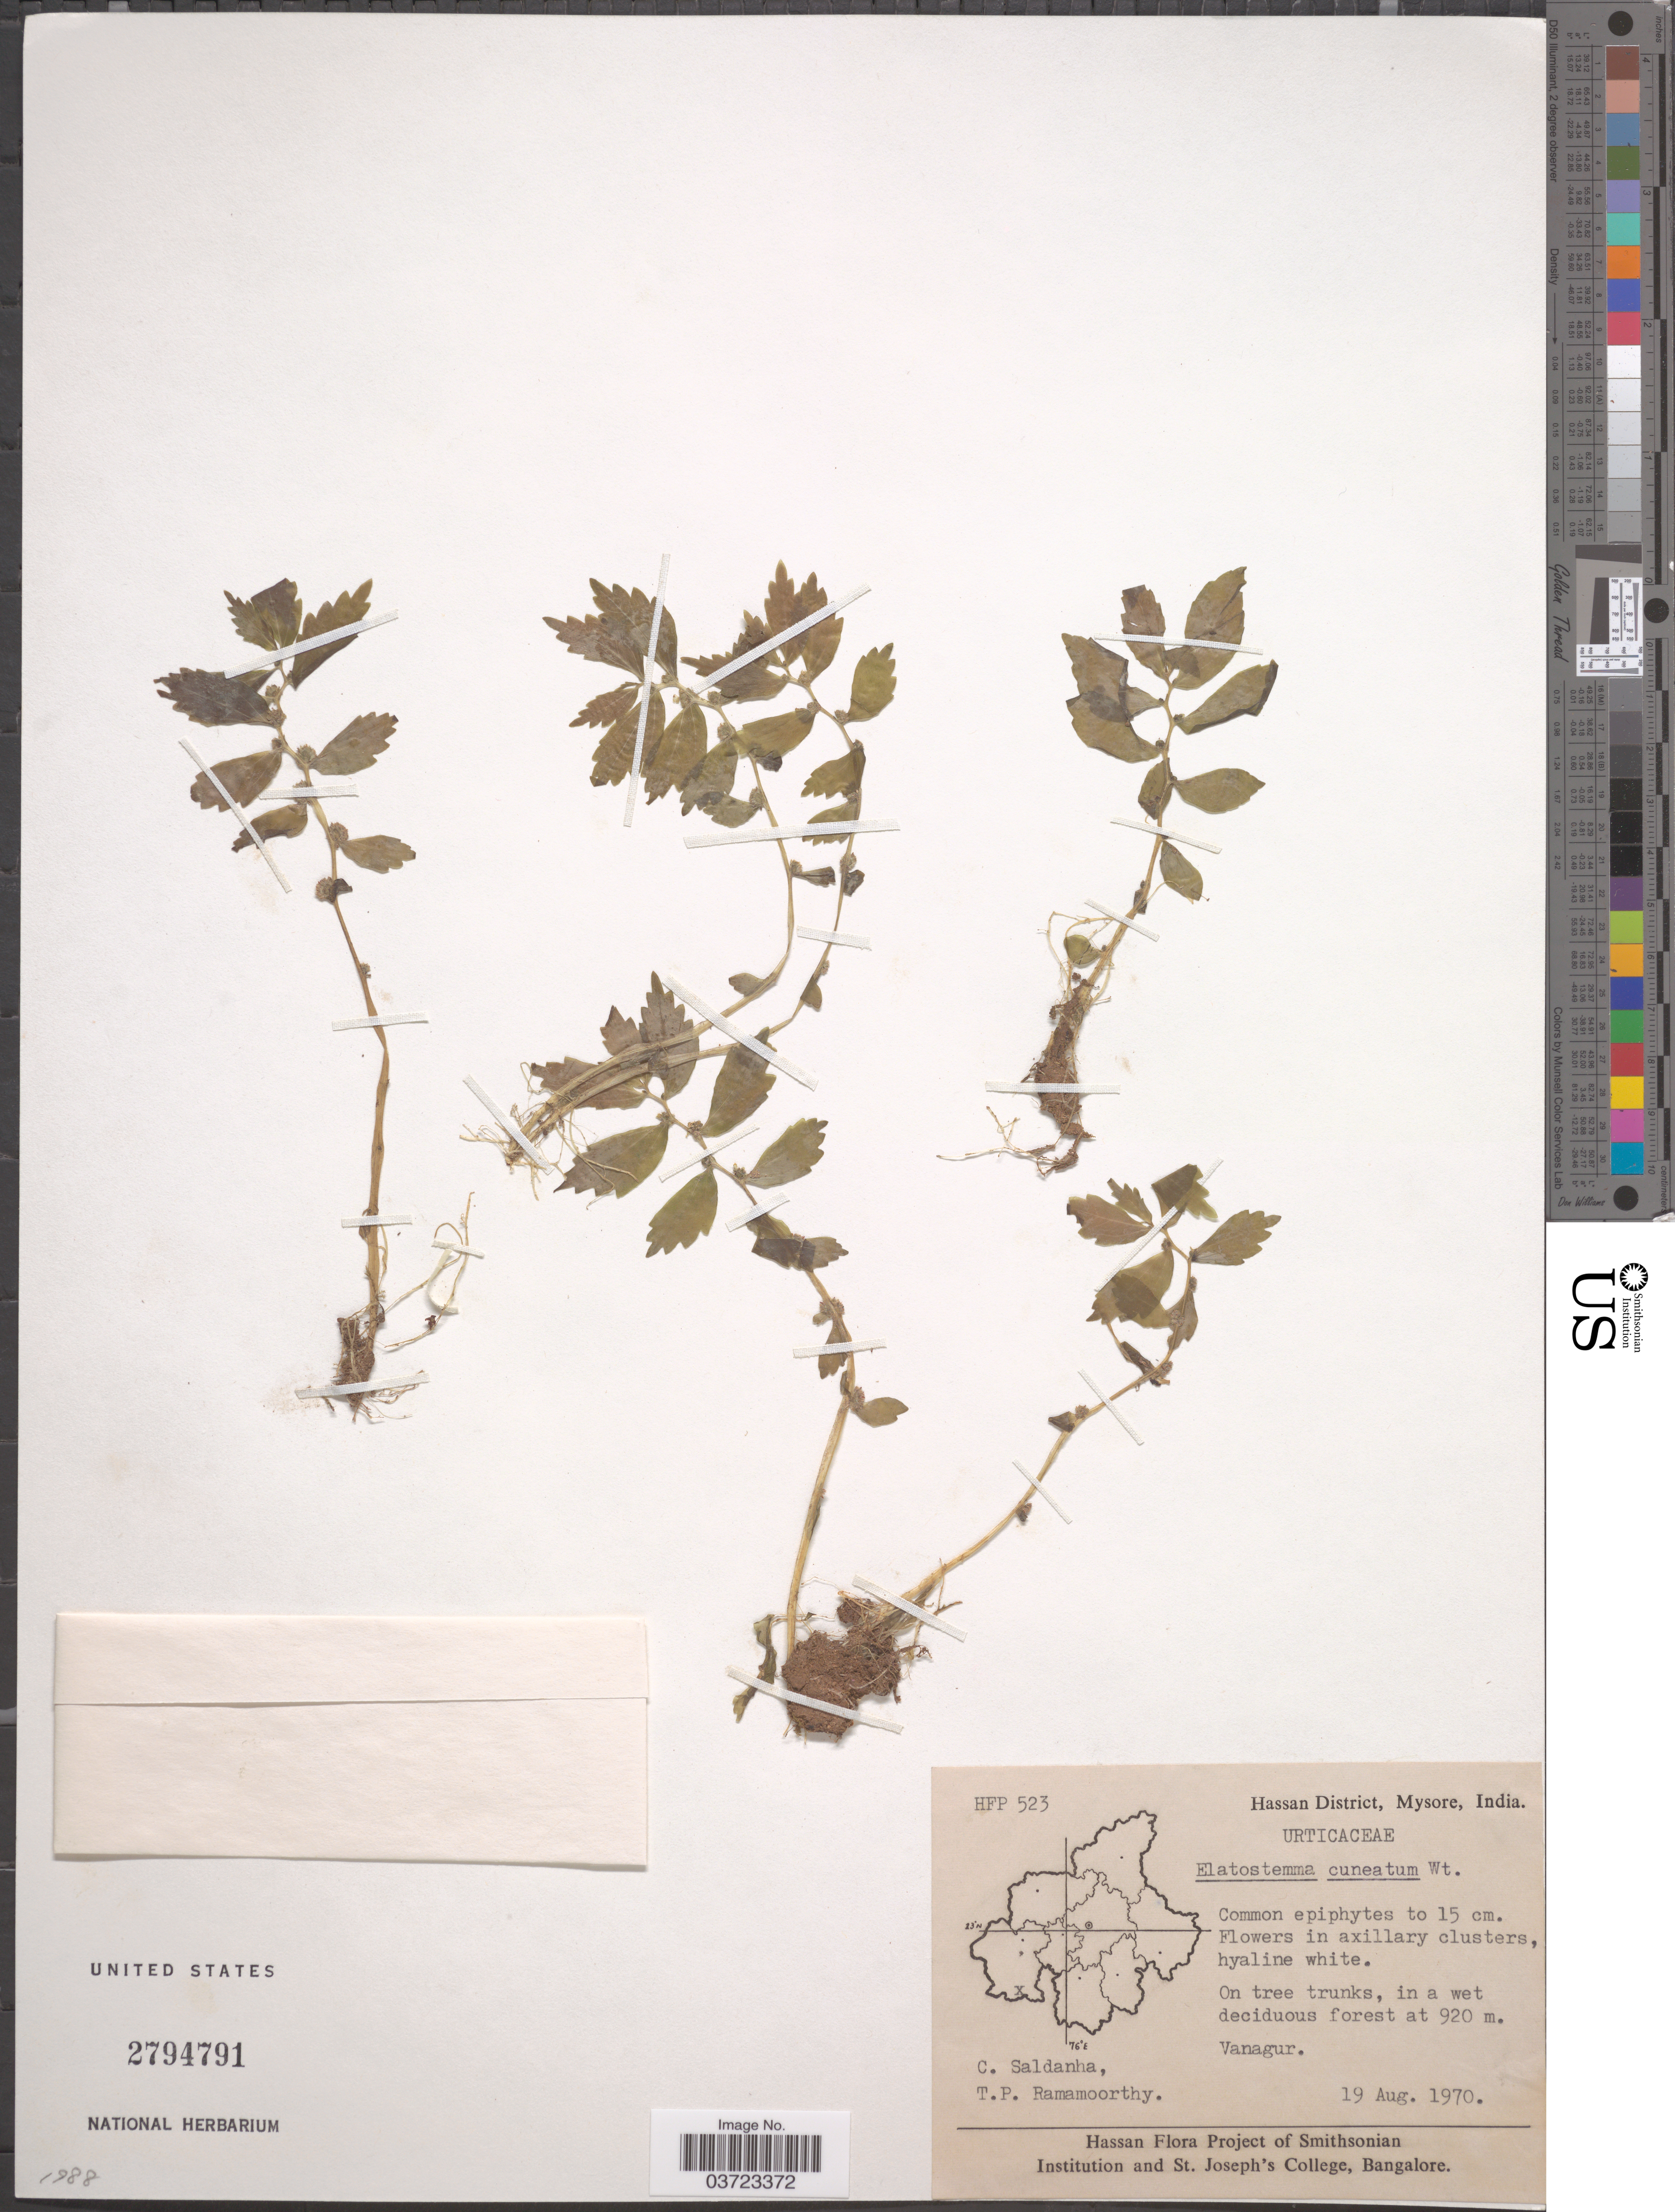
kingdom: Plantae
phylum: Tracheophyta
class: Magnoliopsida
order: Rosales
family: Urticaceae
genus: Elatostema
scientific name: Elatostema cuneatum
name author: Wight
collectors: C. Saldanha & T. P. Ramamoorthy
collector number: HFP523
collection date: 1970-08-19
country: India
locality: Hassan District, Mysore. Vanagur.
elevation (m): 920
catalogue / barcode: US 2794791